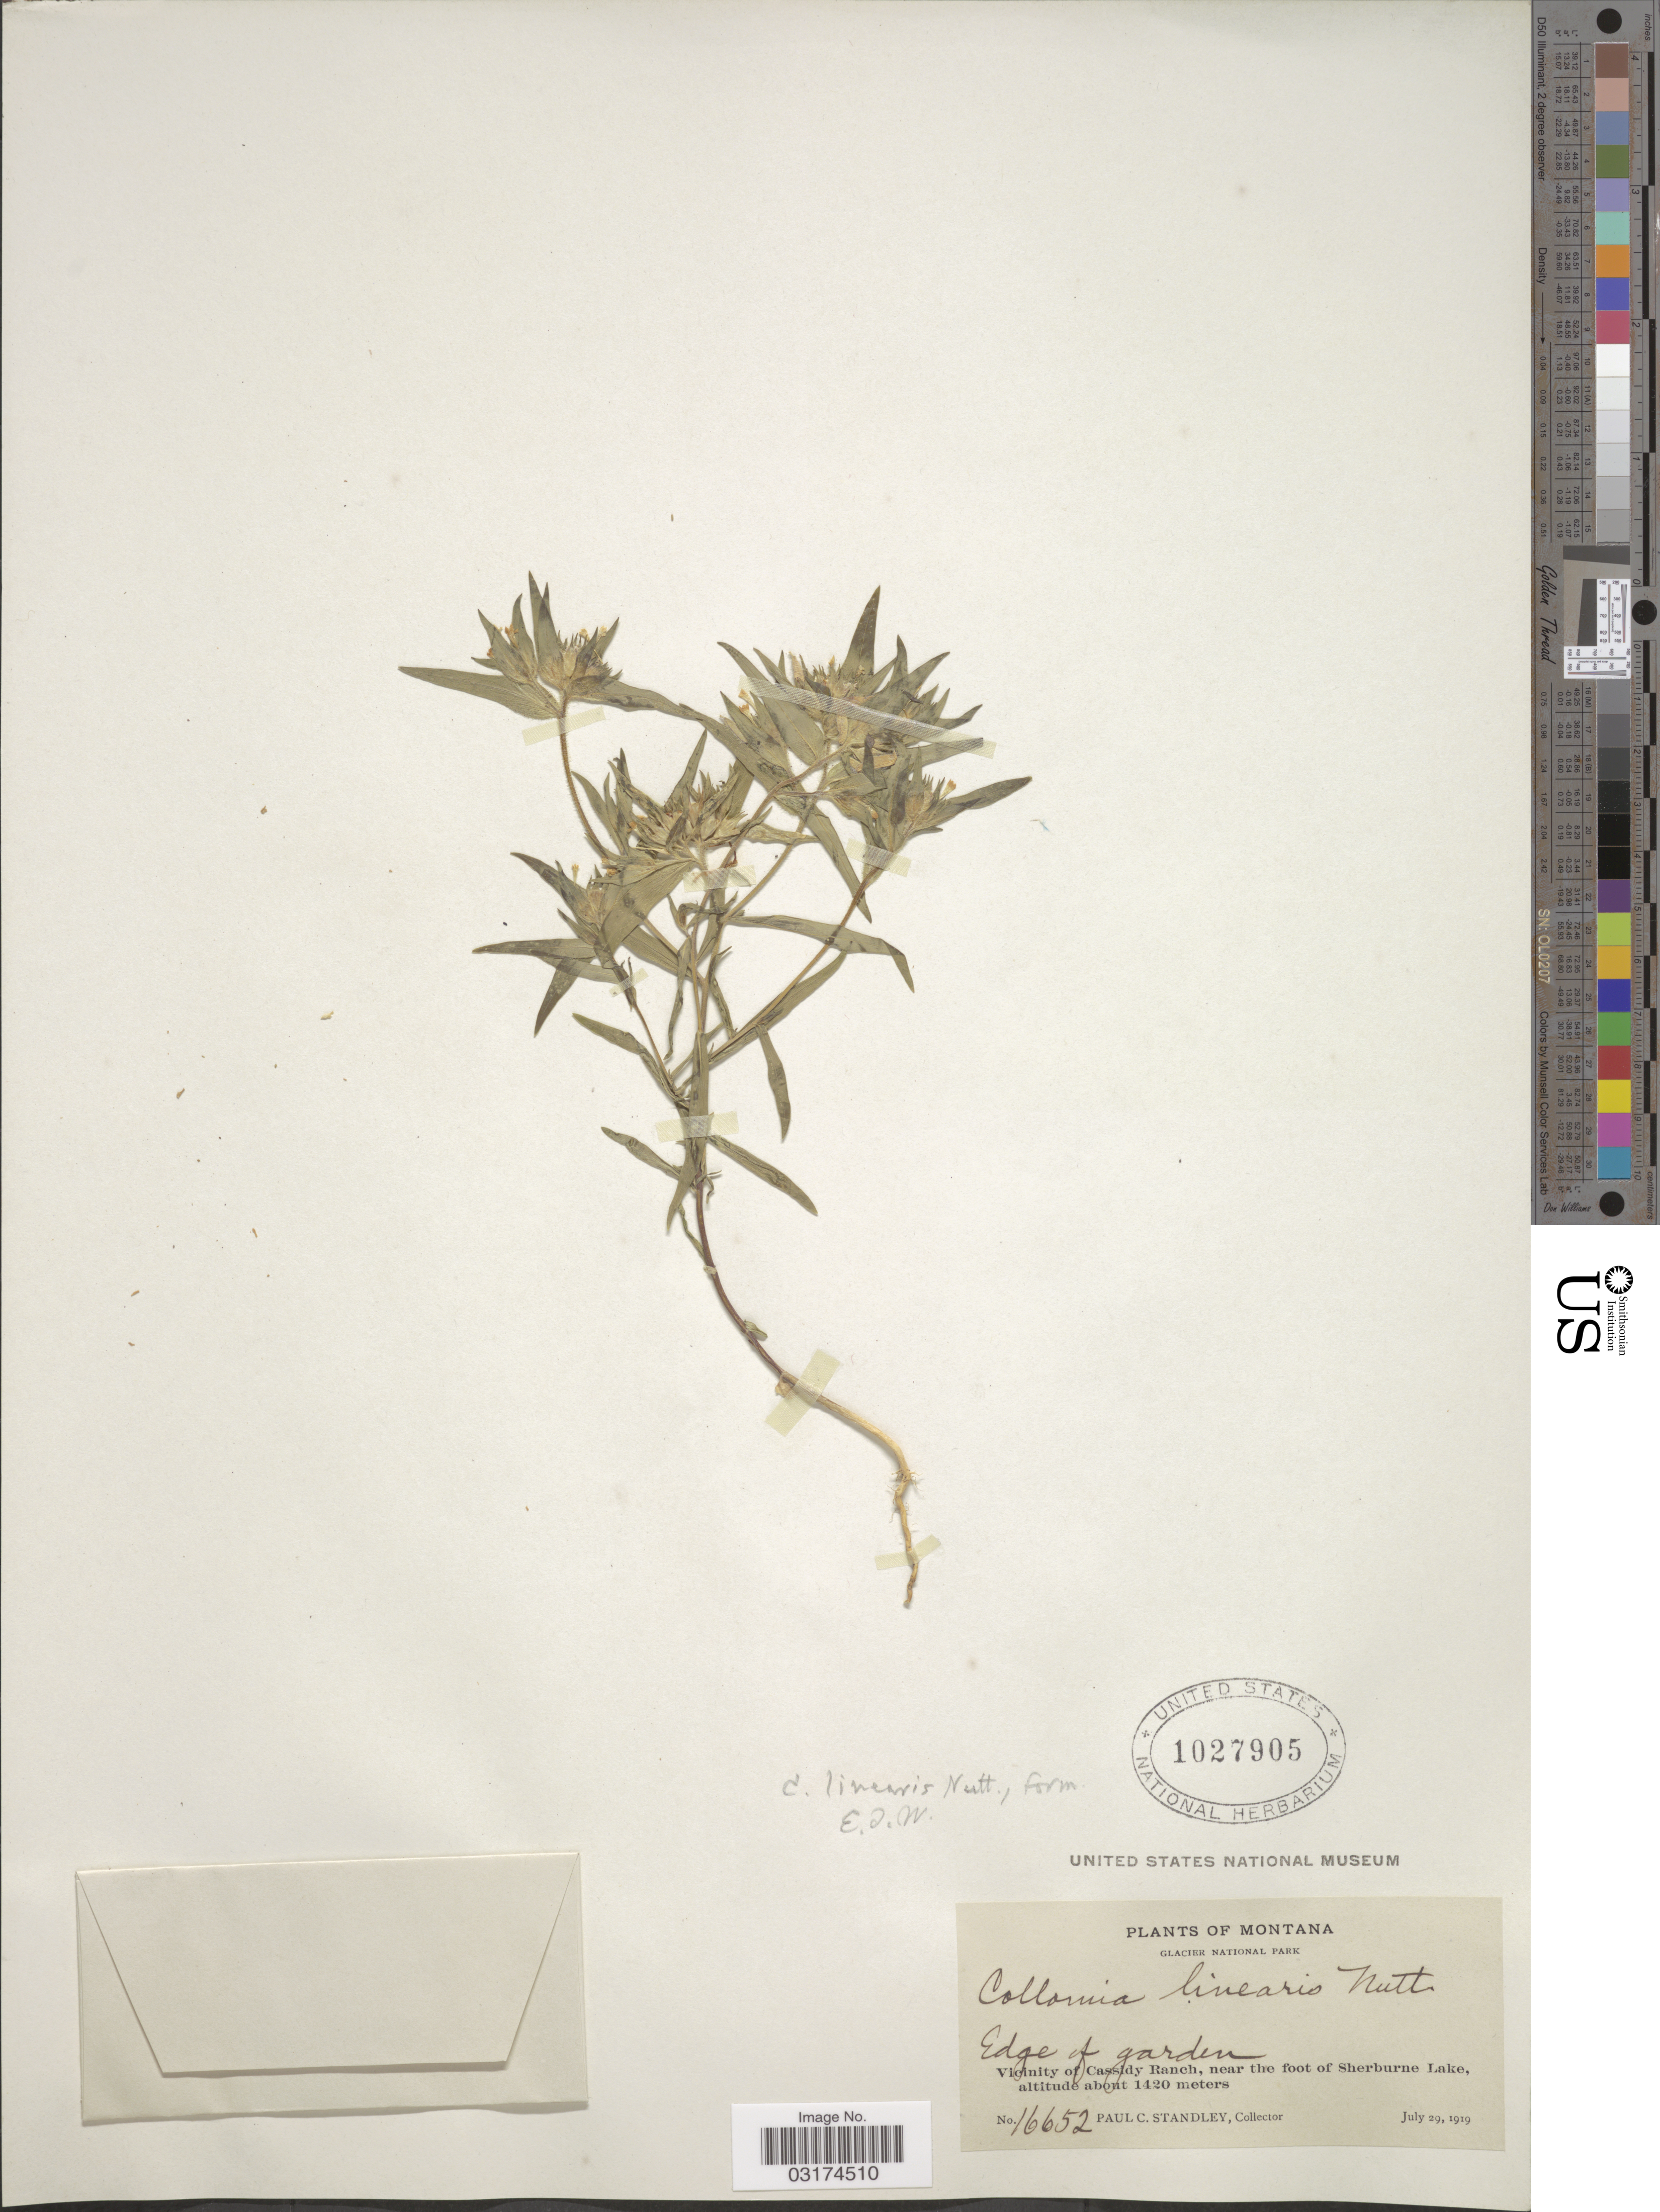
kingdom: Plantae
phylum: Tracheophyta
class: Magnoliopsida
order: Ericales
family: Polemoniaceae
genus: Collomia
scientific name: Collomia linearis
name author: Nutt.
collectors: P. C. Standley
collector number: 16652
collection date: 1919-07-29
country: United States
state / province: Montana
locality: Vicinity of Cassidy Ranch, near the foot of Sherburne Lake. Glacier National Park.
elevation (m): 1420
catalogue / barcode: US 1027905